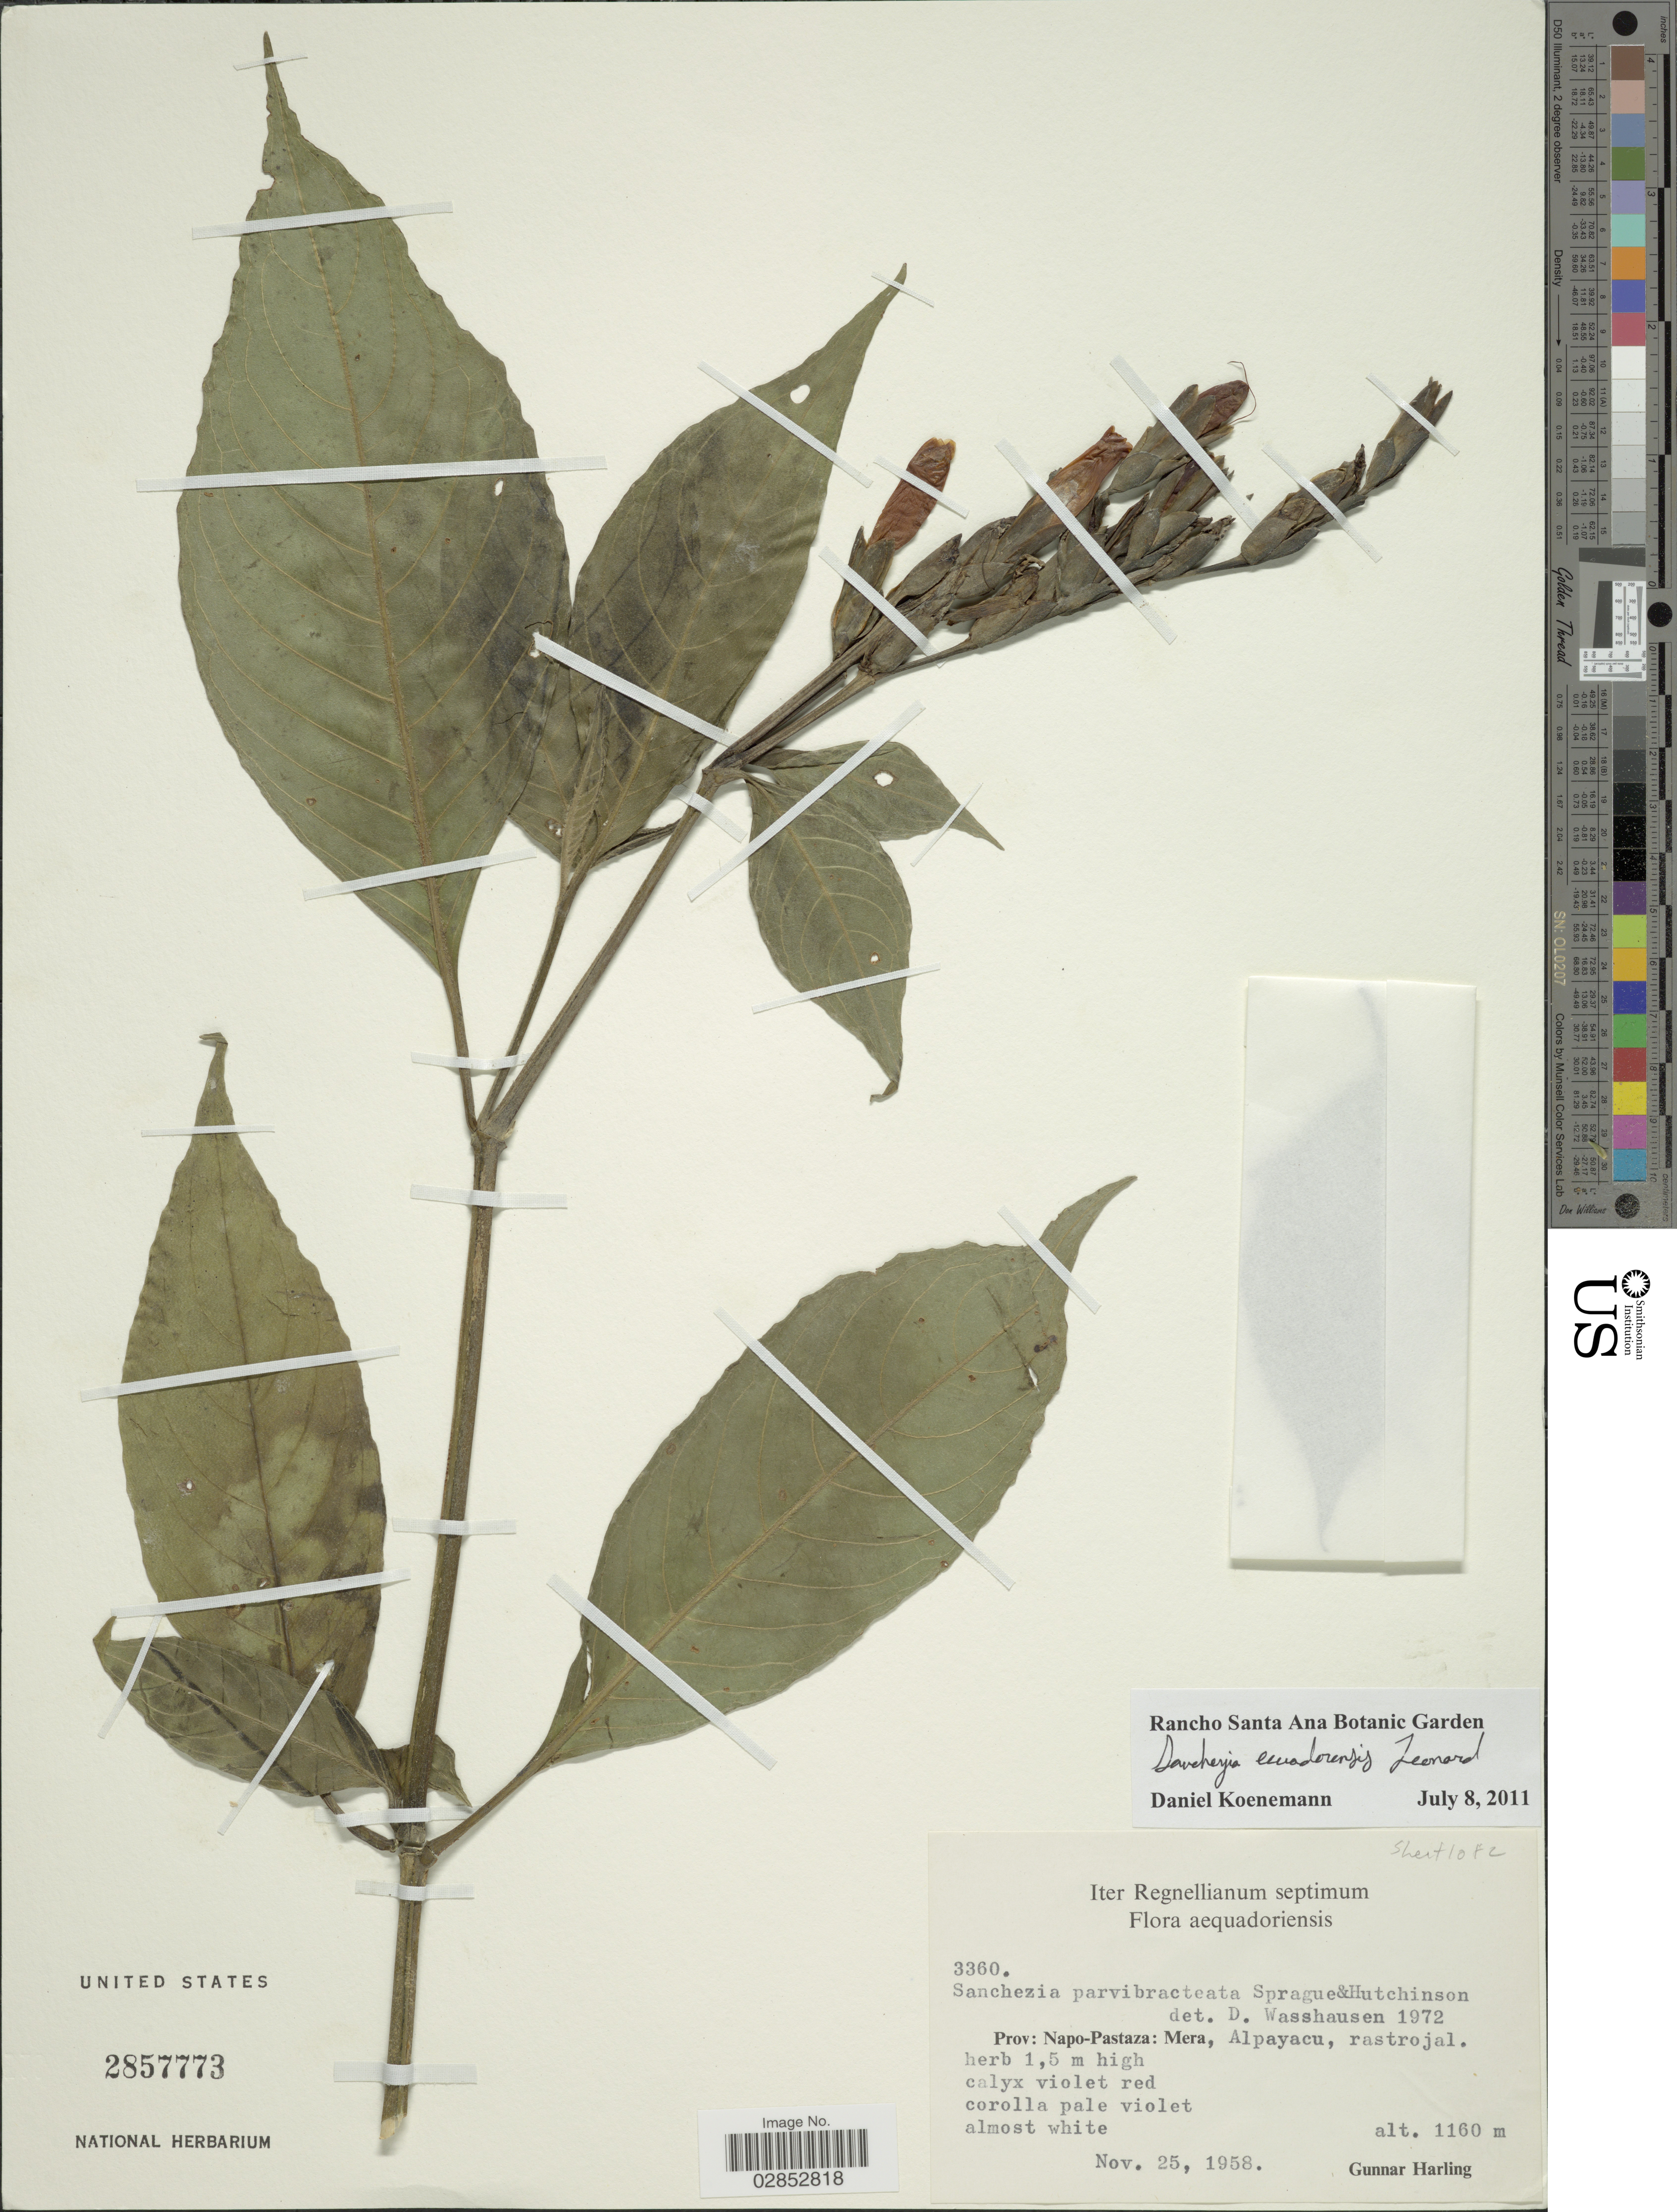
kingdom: Plantae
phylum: Tracheophyta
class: Magnoliopsida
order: Lamiales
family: Acanthaceae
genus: Sanchezia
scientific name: Sanchezia ecuadorensis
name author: Leonard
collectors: G. Harling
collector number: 3360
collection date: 1958-11-25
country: Ecuador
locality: Prov. Napo-Pastaza: Mera, Alpayacu, rastrojal.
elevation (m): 1160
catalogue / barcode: US 2857773